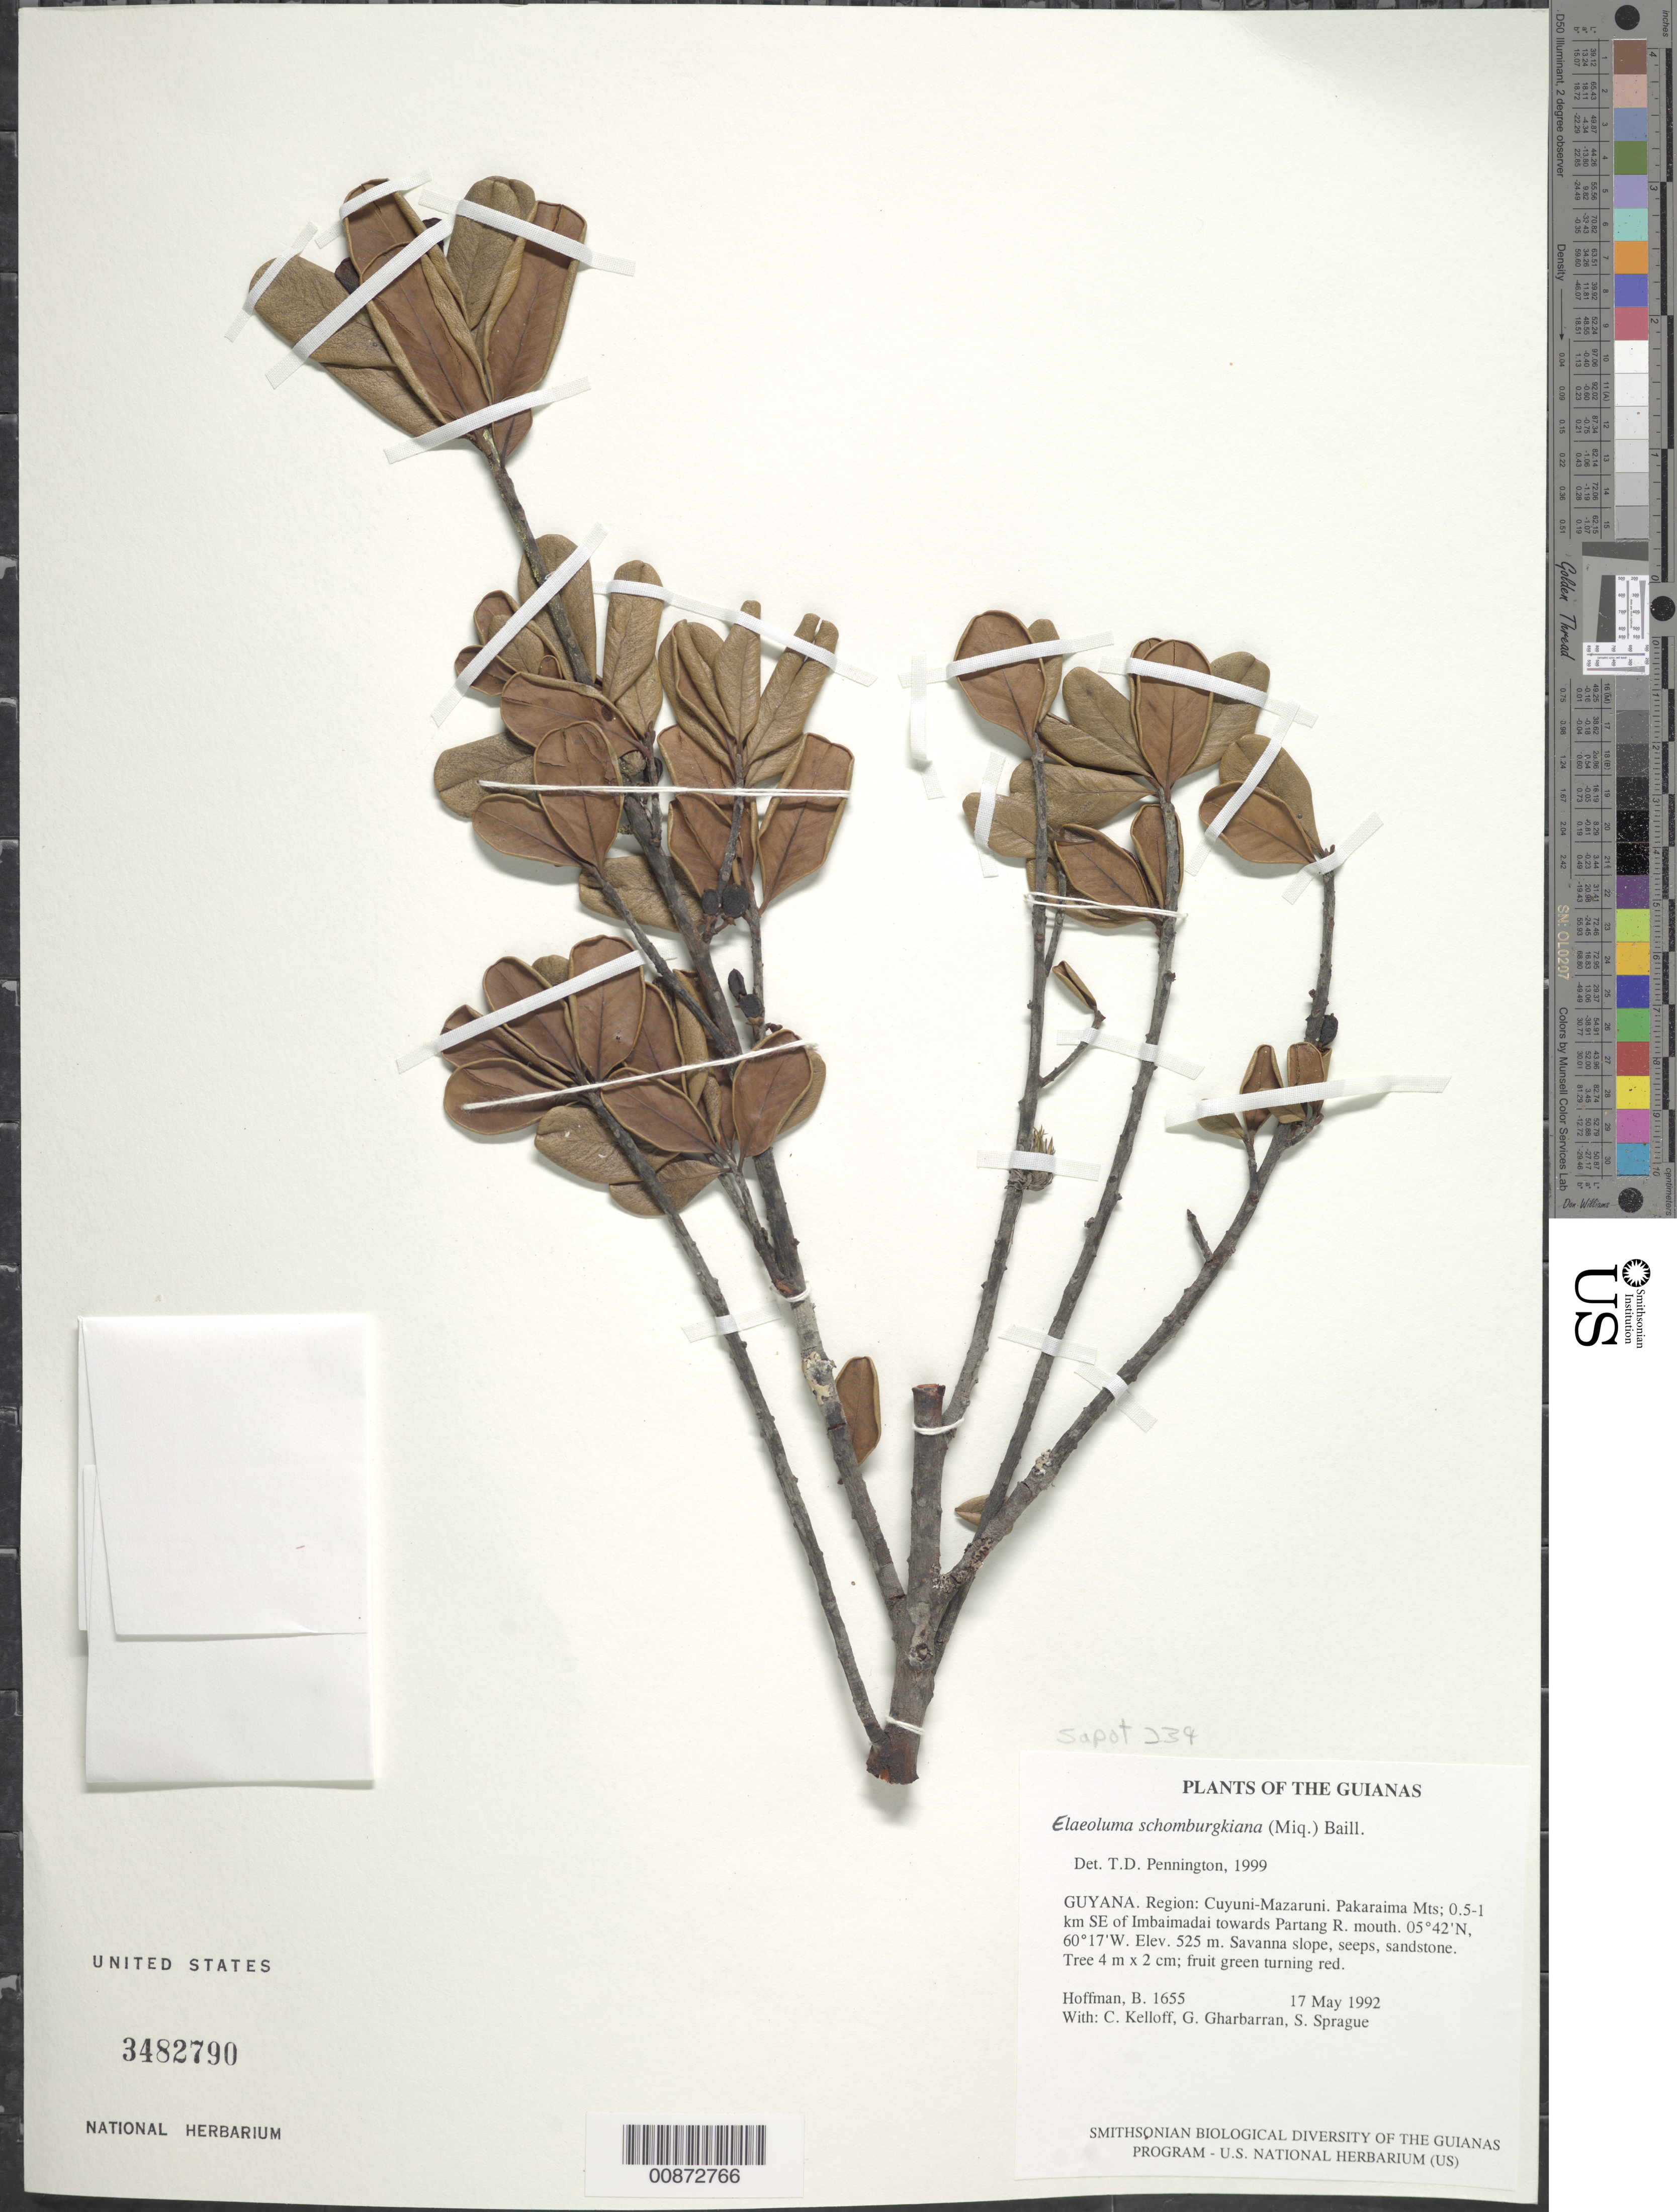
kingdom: Plantae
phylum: Tracheophyta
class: Magnoliopsida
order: Ericales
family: Sapotaceae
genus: Elaeoluma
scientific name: Elaeoluma schomburgkiana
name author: (Miq.) Baill.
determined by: Pennington, T. D., (K)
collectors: B. Hoffman, C. L. Kelloff, G. Gharbarran & S. Sprague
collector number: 1655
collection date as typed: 17 May 1992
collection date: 1992-05-17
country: Guyana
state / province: Cuyuni-Mazaruni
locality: Pakaraima Mts; 0.5-1 km SE of Imbaimadai towards Partang River mouth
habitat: Savanna slope, seeps, sandstone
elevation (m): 525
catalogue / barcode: US 3482790